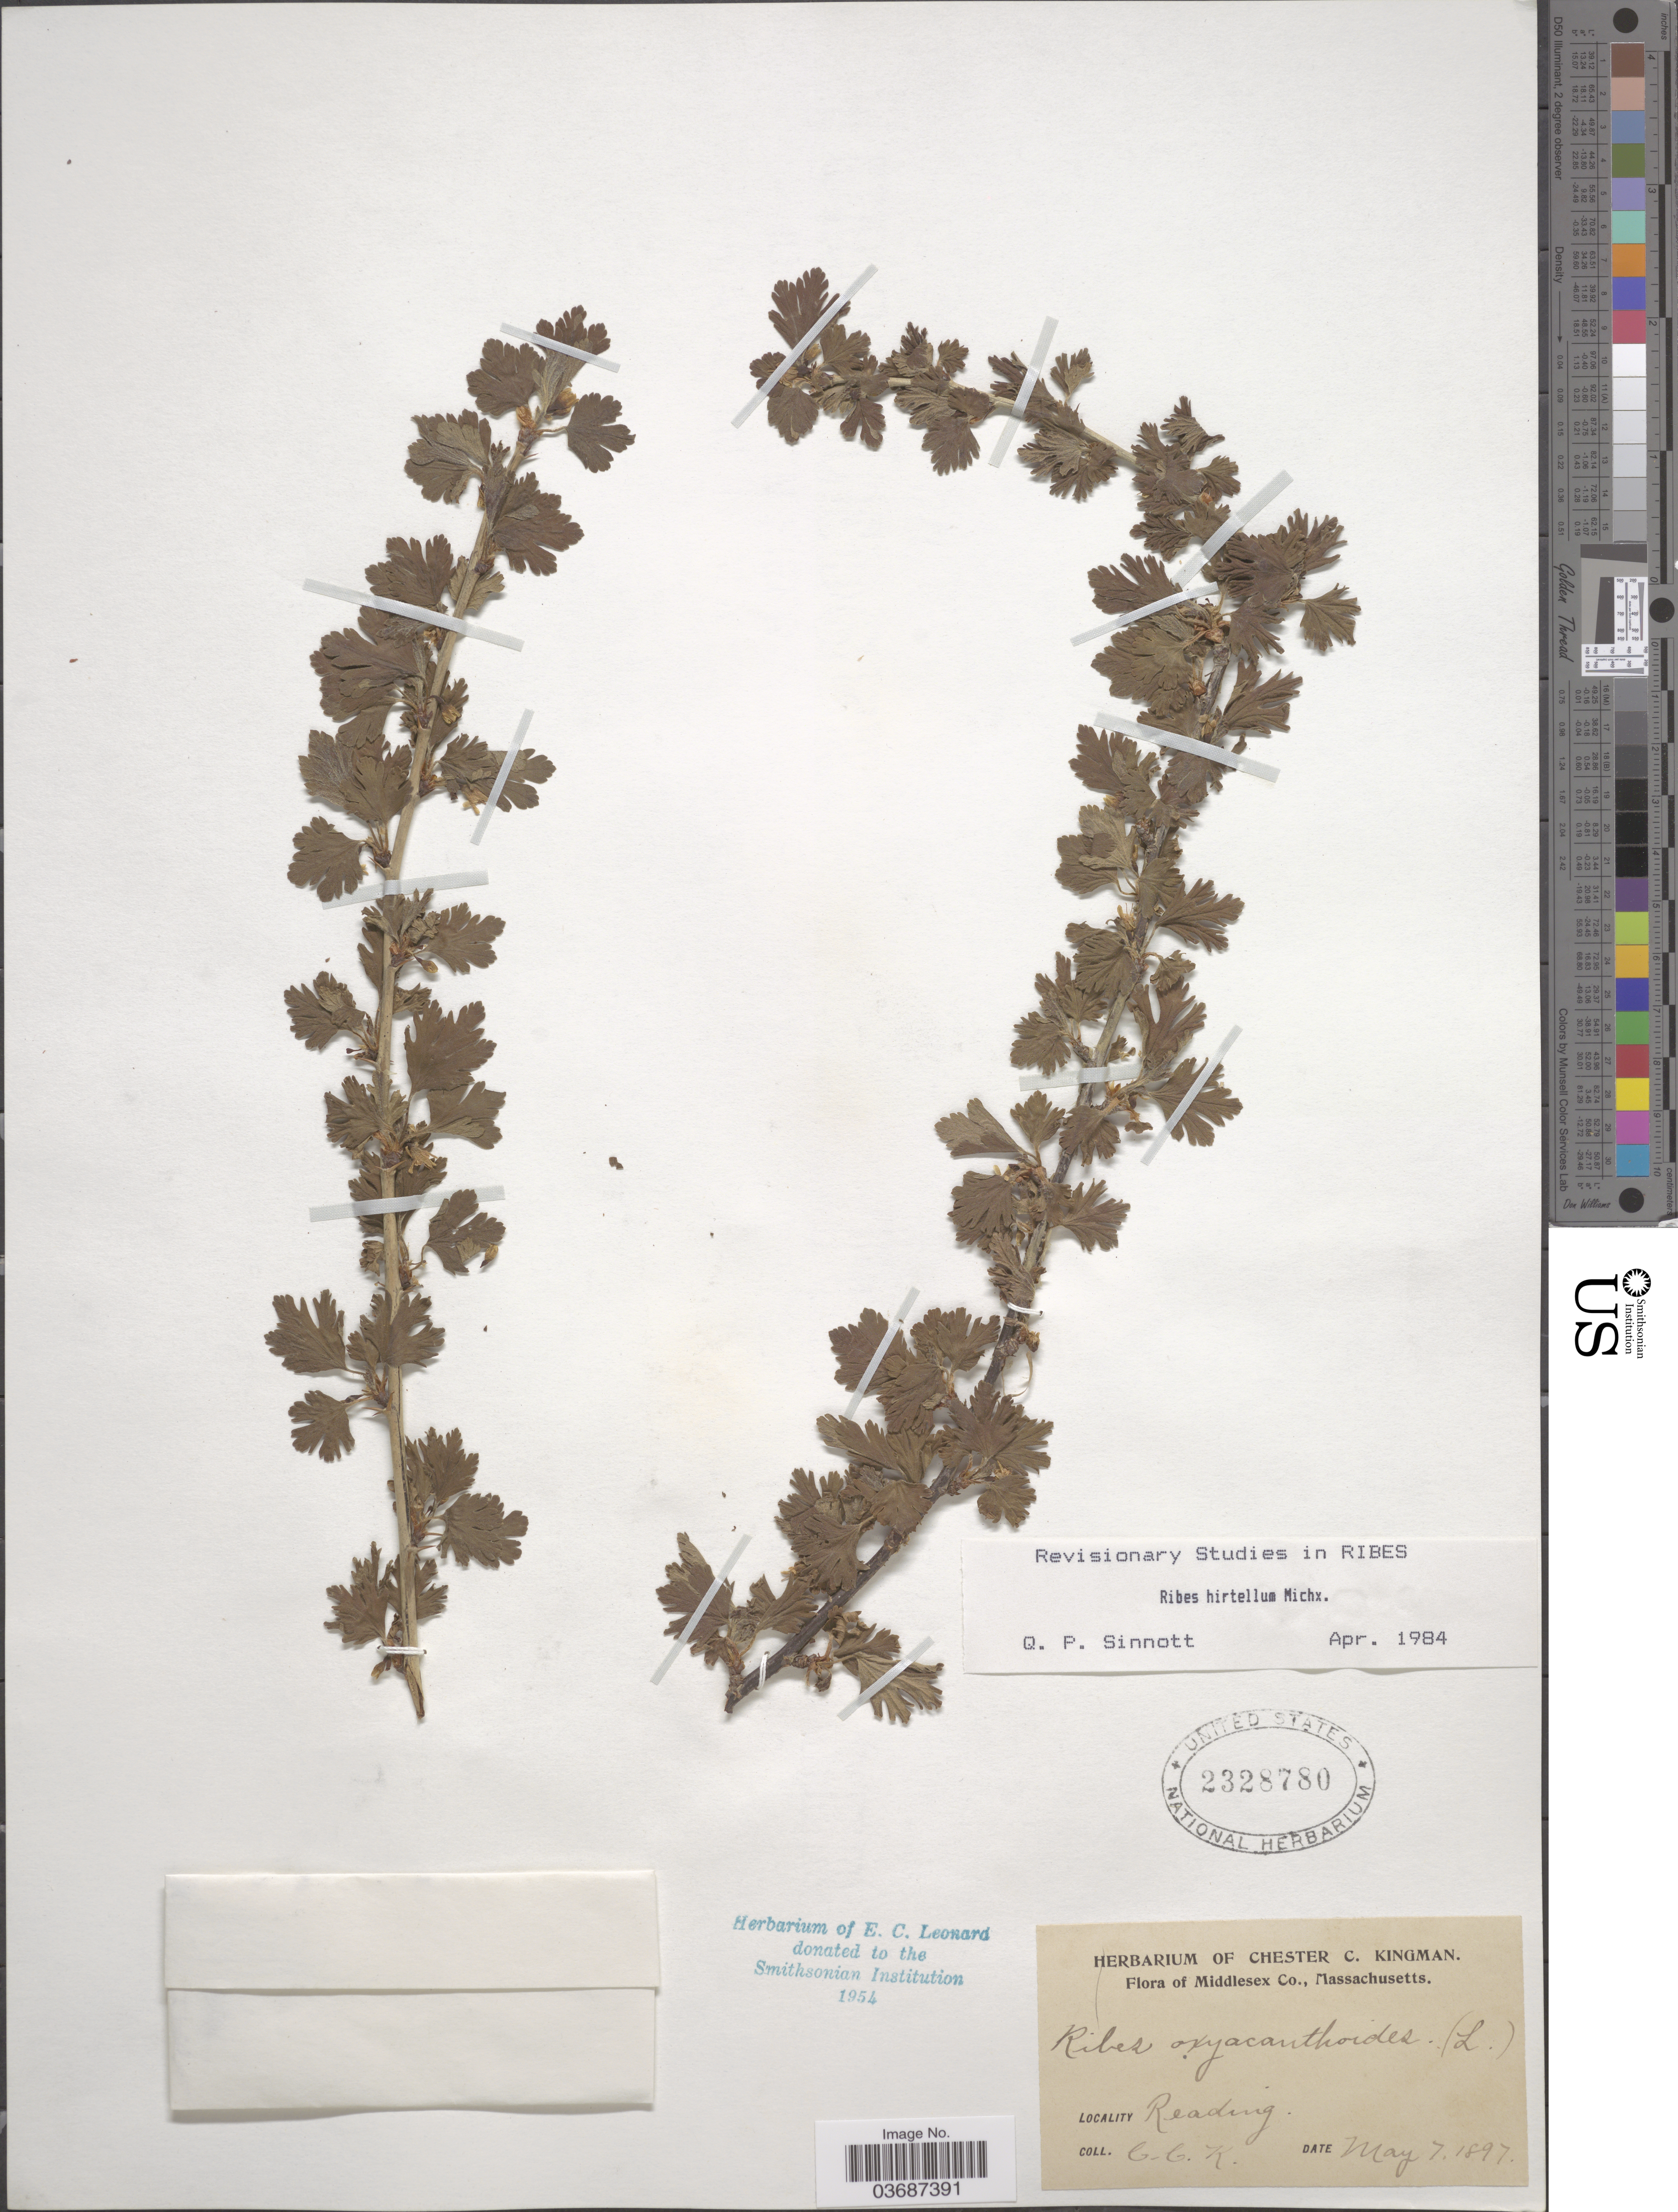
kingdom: Plantae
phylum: Tracheophyta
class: Magnoliopsida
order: Saxifragales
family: Grossulariaceae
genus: Ribes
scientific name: Ribes hirtellum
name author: Michx.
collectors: C. Kingman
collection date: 1897-05-07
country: United States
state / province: Massachusetts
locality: Middlesex Co. Reading.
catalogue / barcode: US 2328780